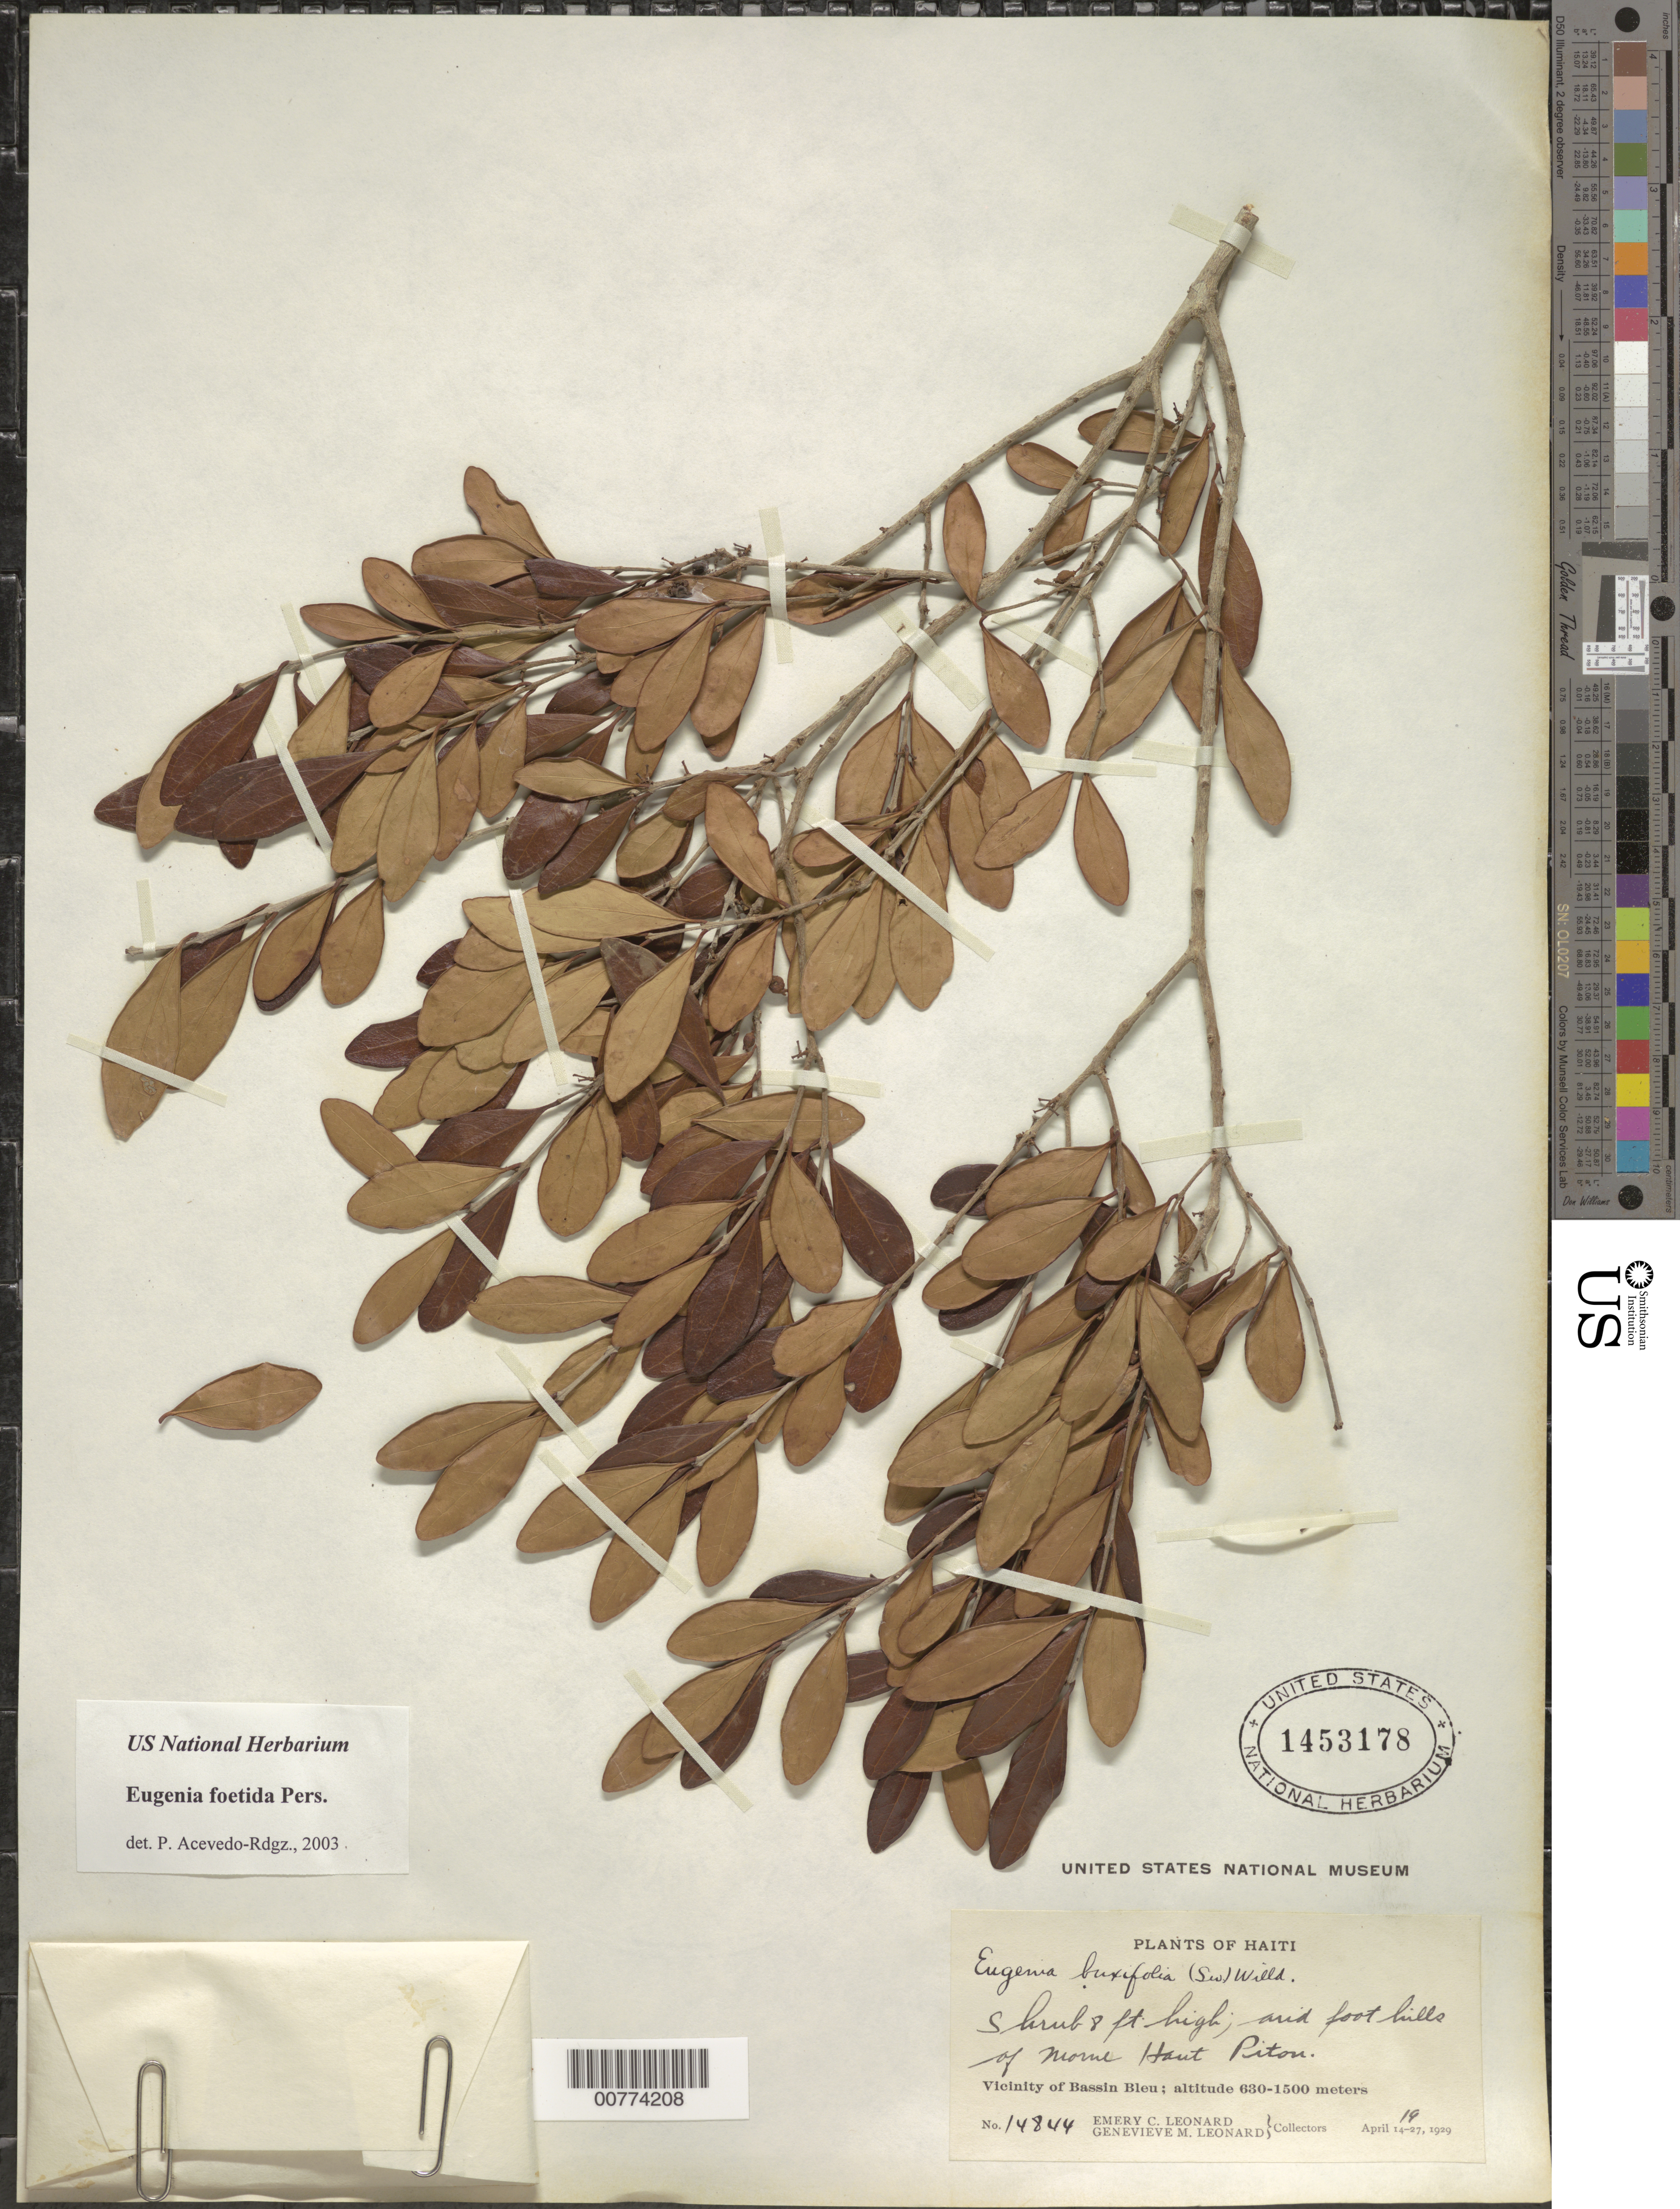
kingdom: Plantae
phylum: Tracheophyta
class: Magnoliopsida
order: Myrtales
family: Myrtaceae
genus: Eugenia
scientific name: Eugenia foetida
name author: Pers.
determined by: Acevedo-Rodríguez, P., (BOT), Smithsonian Institution - National Museum of Natural History (UNITED STATES)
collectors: E. C. Leonard & G. M. Leonard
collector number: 14844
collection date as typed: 19 Apr 1929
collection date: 1929-04-19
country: Haiti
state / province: Nord-Ouest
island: Hispaniola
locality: Vicinity of Bassin Bleu, Morne Haut Piton.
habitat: Arid foot hills.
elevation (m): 630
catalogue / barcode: US 1453178